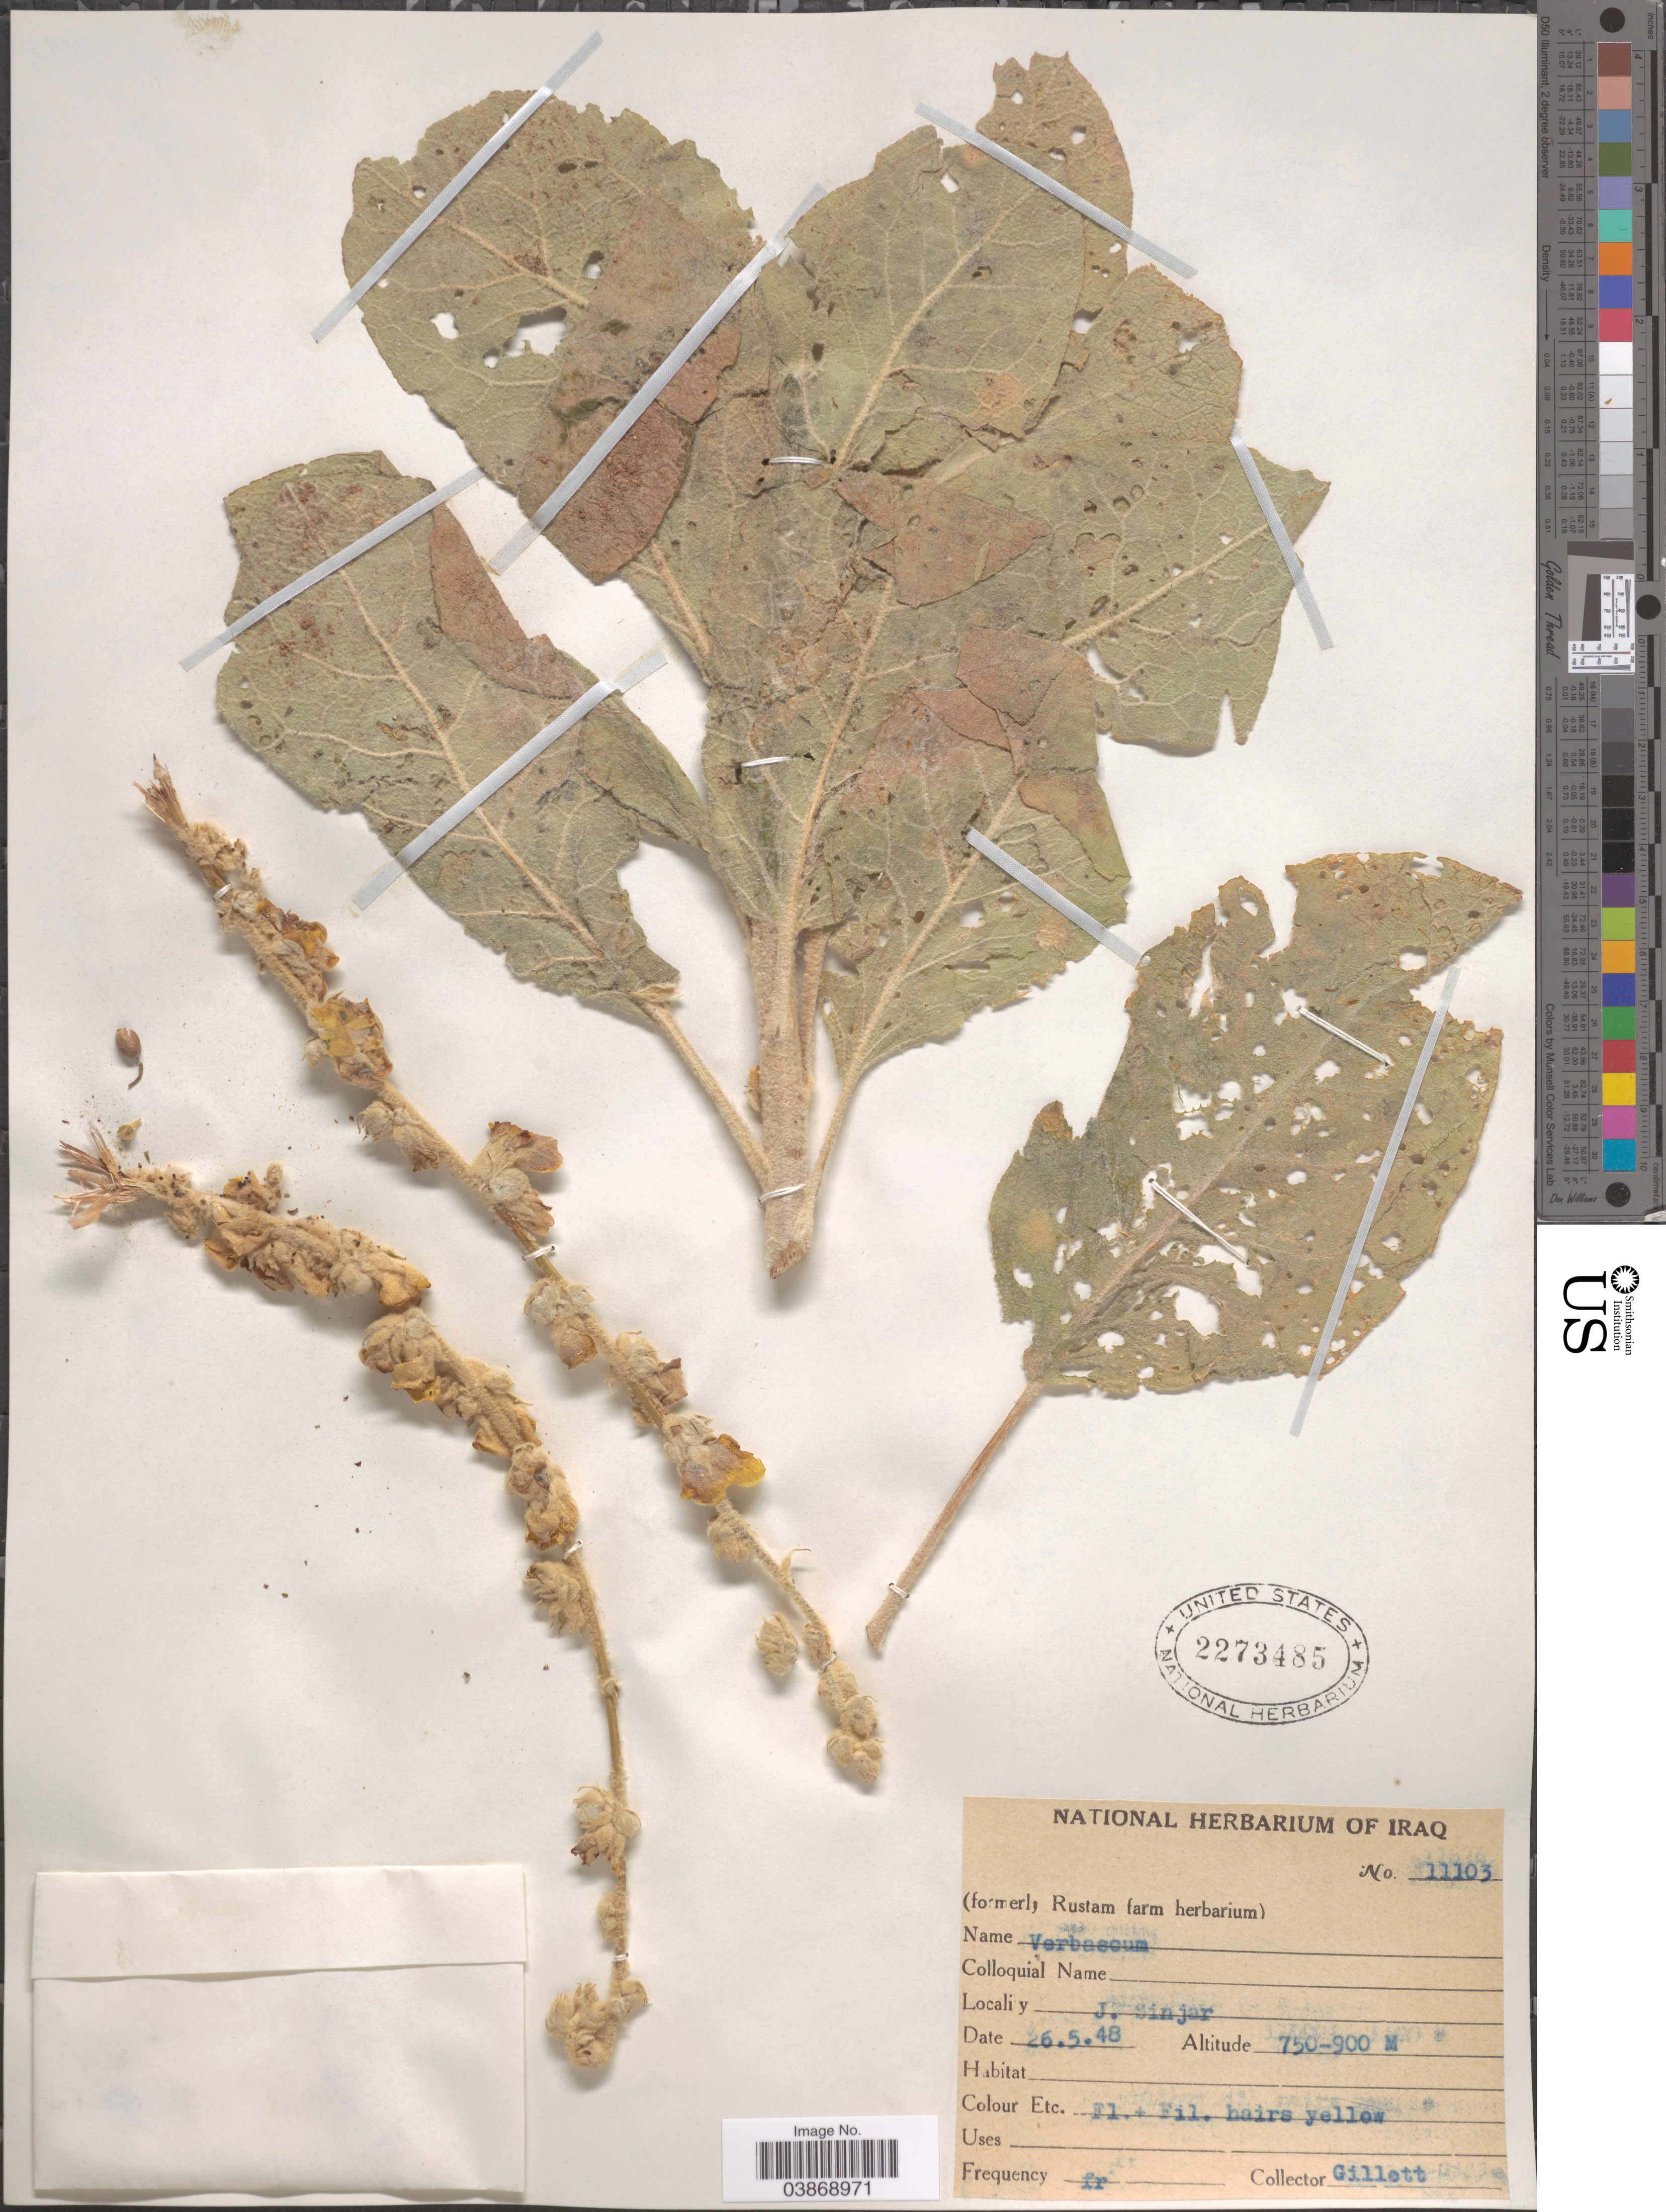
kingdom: Plantae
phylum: Tracheophyta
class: Magnoliopsida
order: Lamiales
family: Scrophulariaceae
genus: Verbascum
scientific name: Verbascum sp.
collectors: Gillett, --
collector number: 11103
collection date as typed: Transcribed d/m/y: 26/5/48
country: Iraq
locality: J. Sinjar.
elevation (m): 750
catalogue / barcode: US 2273485